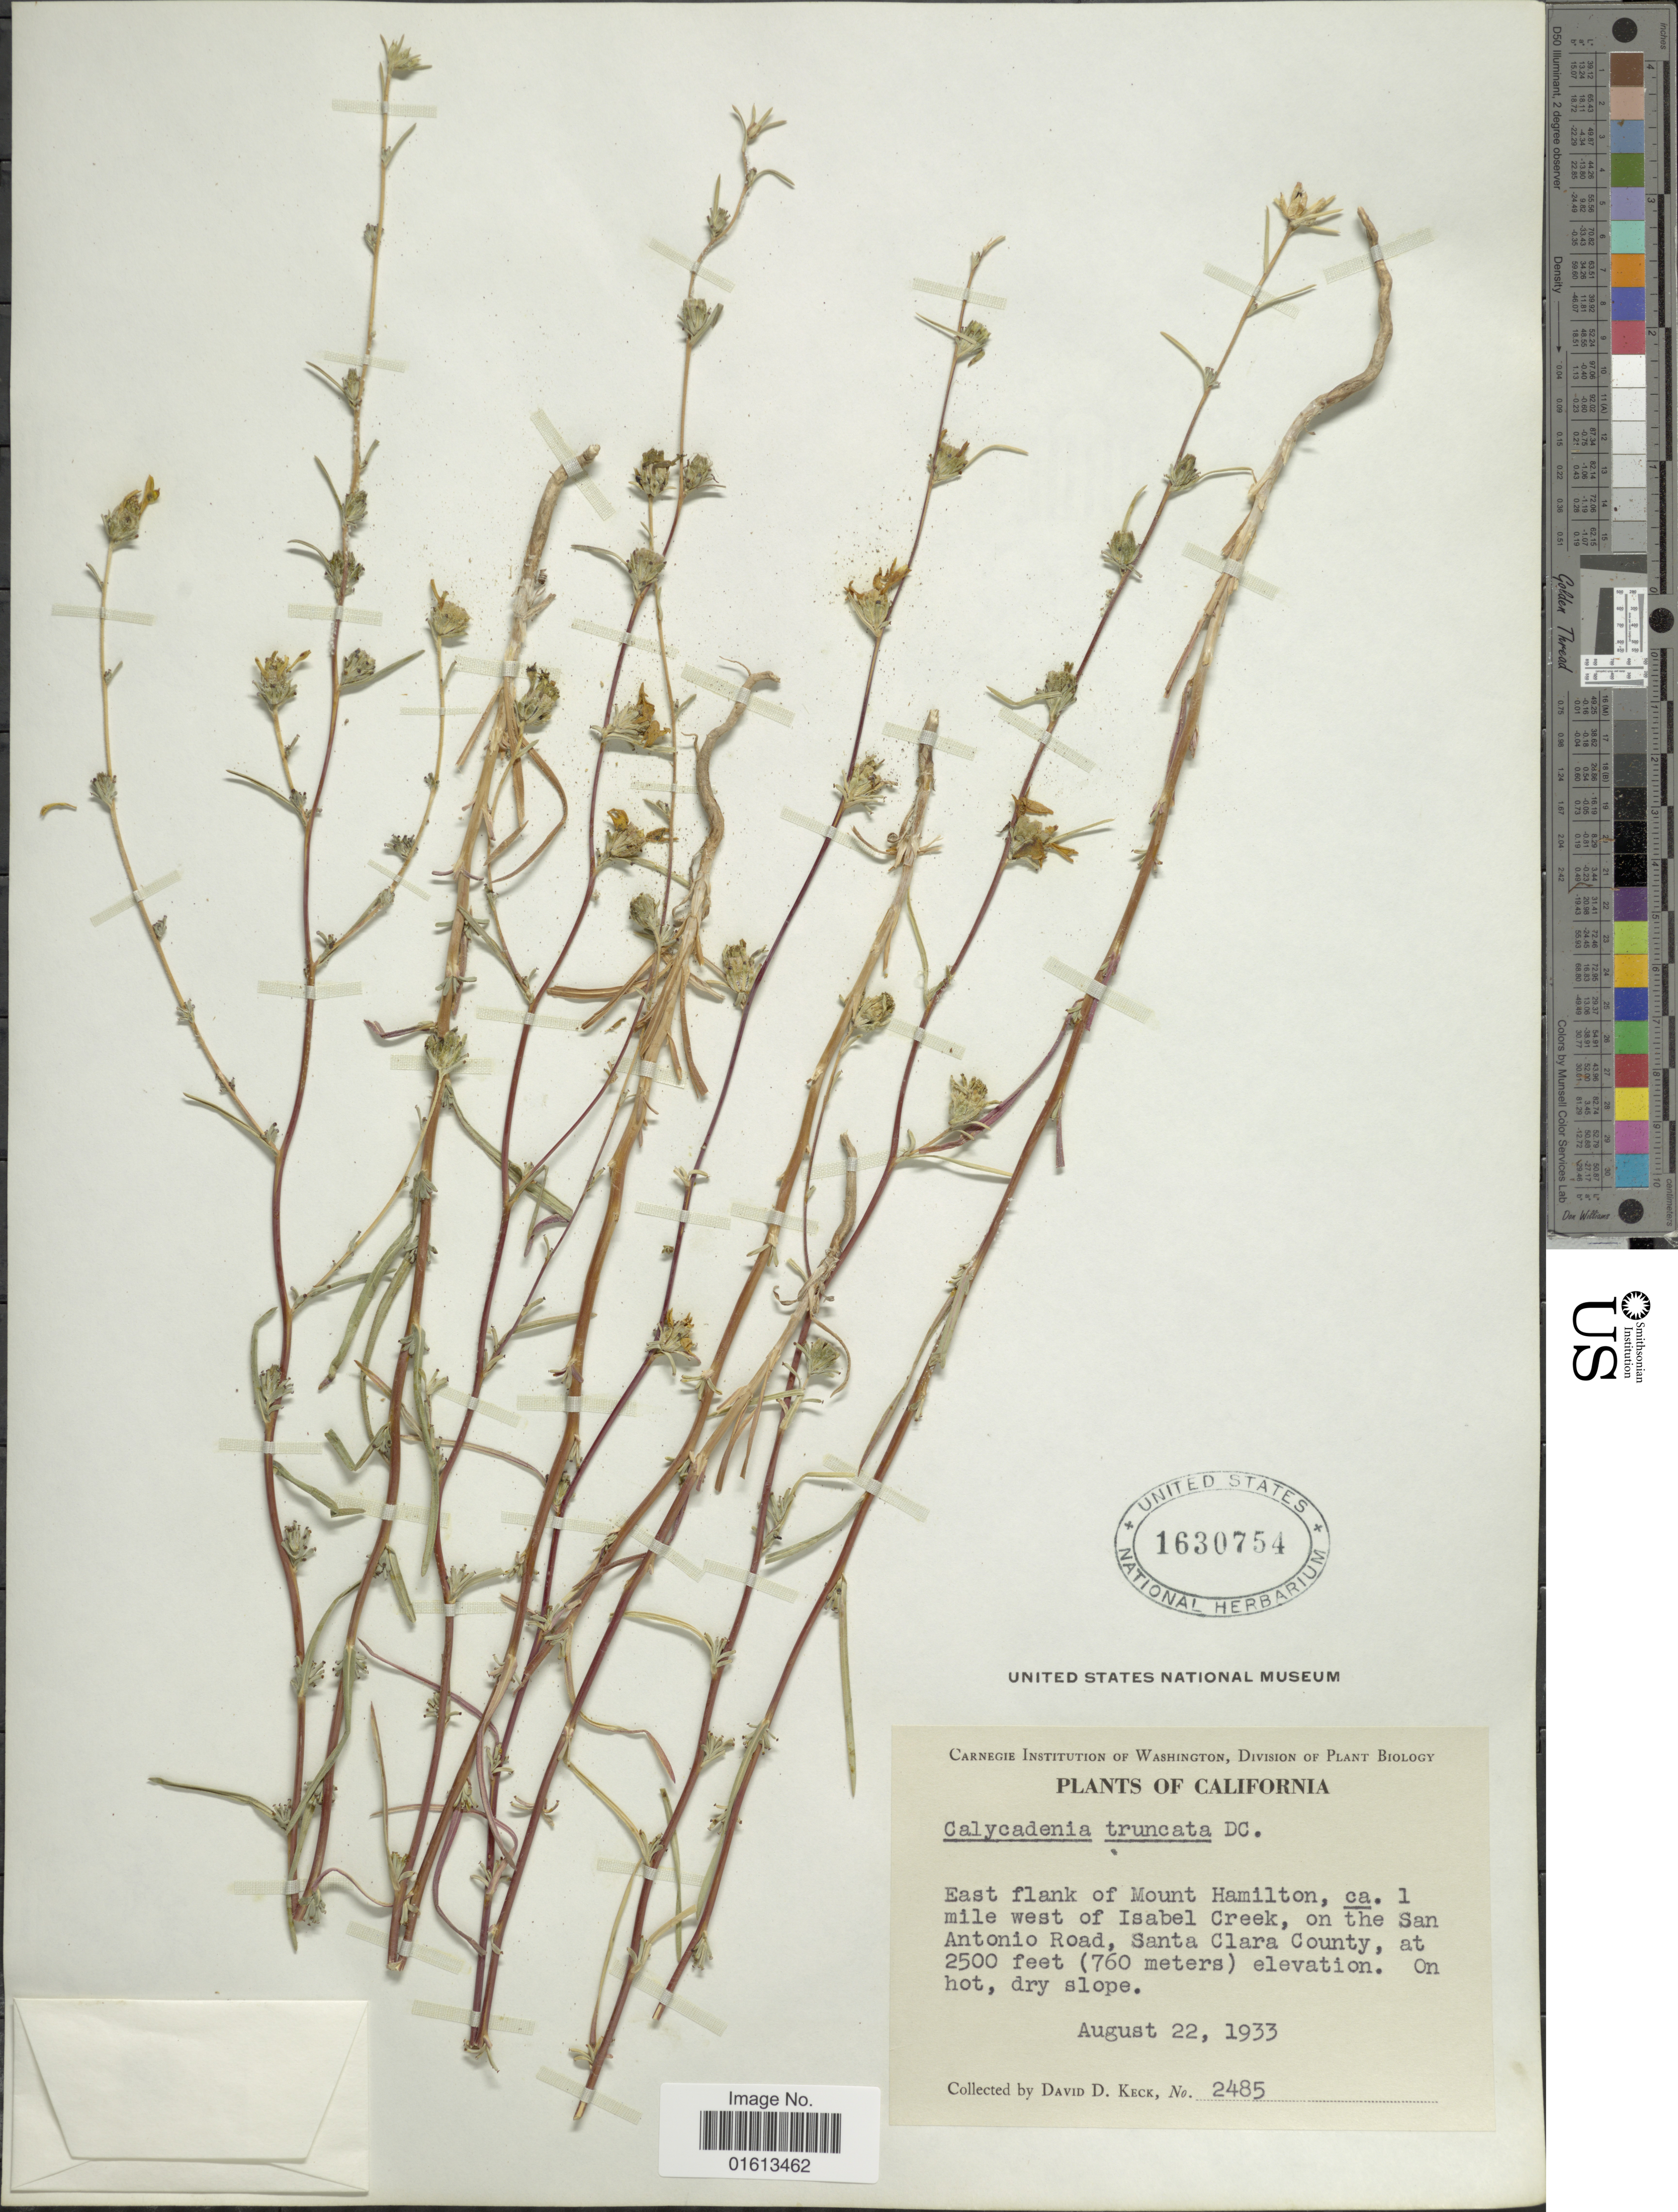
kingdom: Plantae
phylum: Tracheophyta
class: Magnoliopsida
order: Asterales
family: Asteraceae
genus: Calycadenia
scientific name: Calycadenia truncata subsp. truncata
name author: DC.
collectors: D. D. Keck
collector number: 2485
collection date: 1933-08-22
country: United States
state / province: California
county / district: Santa Clara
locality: East flank of Mount Hamilton, ca. 1 mile west of Isabel Creek, on the San Antonio Road, Santa Clara County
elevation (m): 762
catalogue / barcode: US 1630754